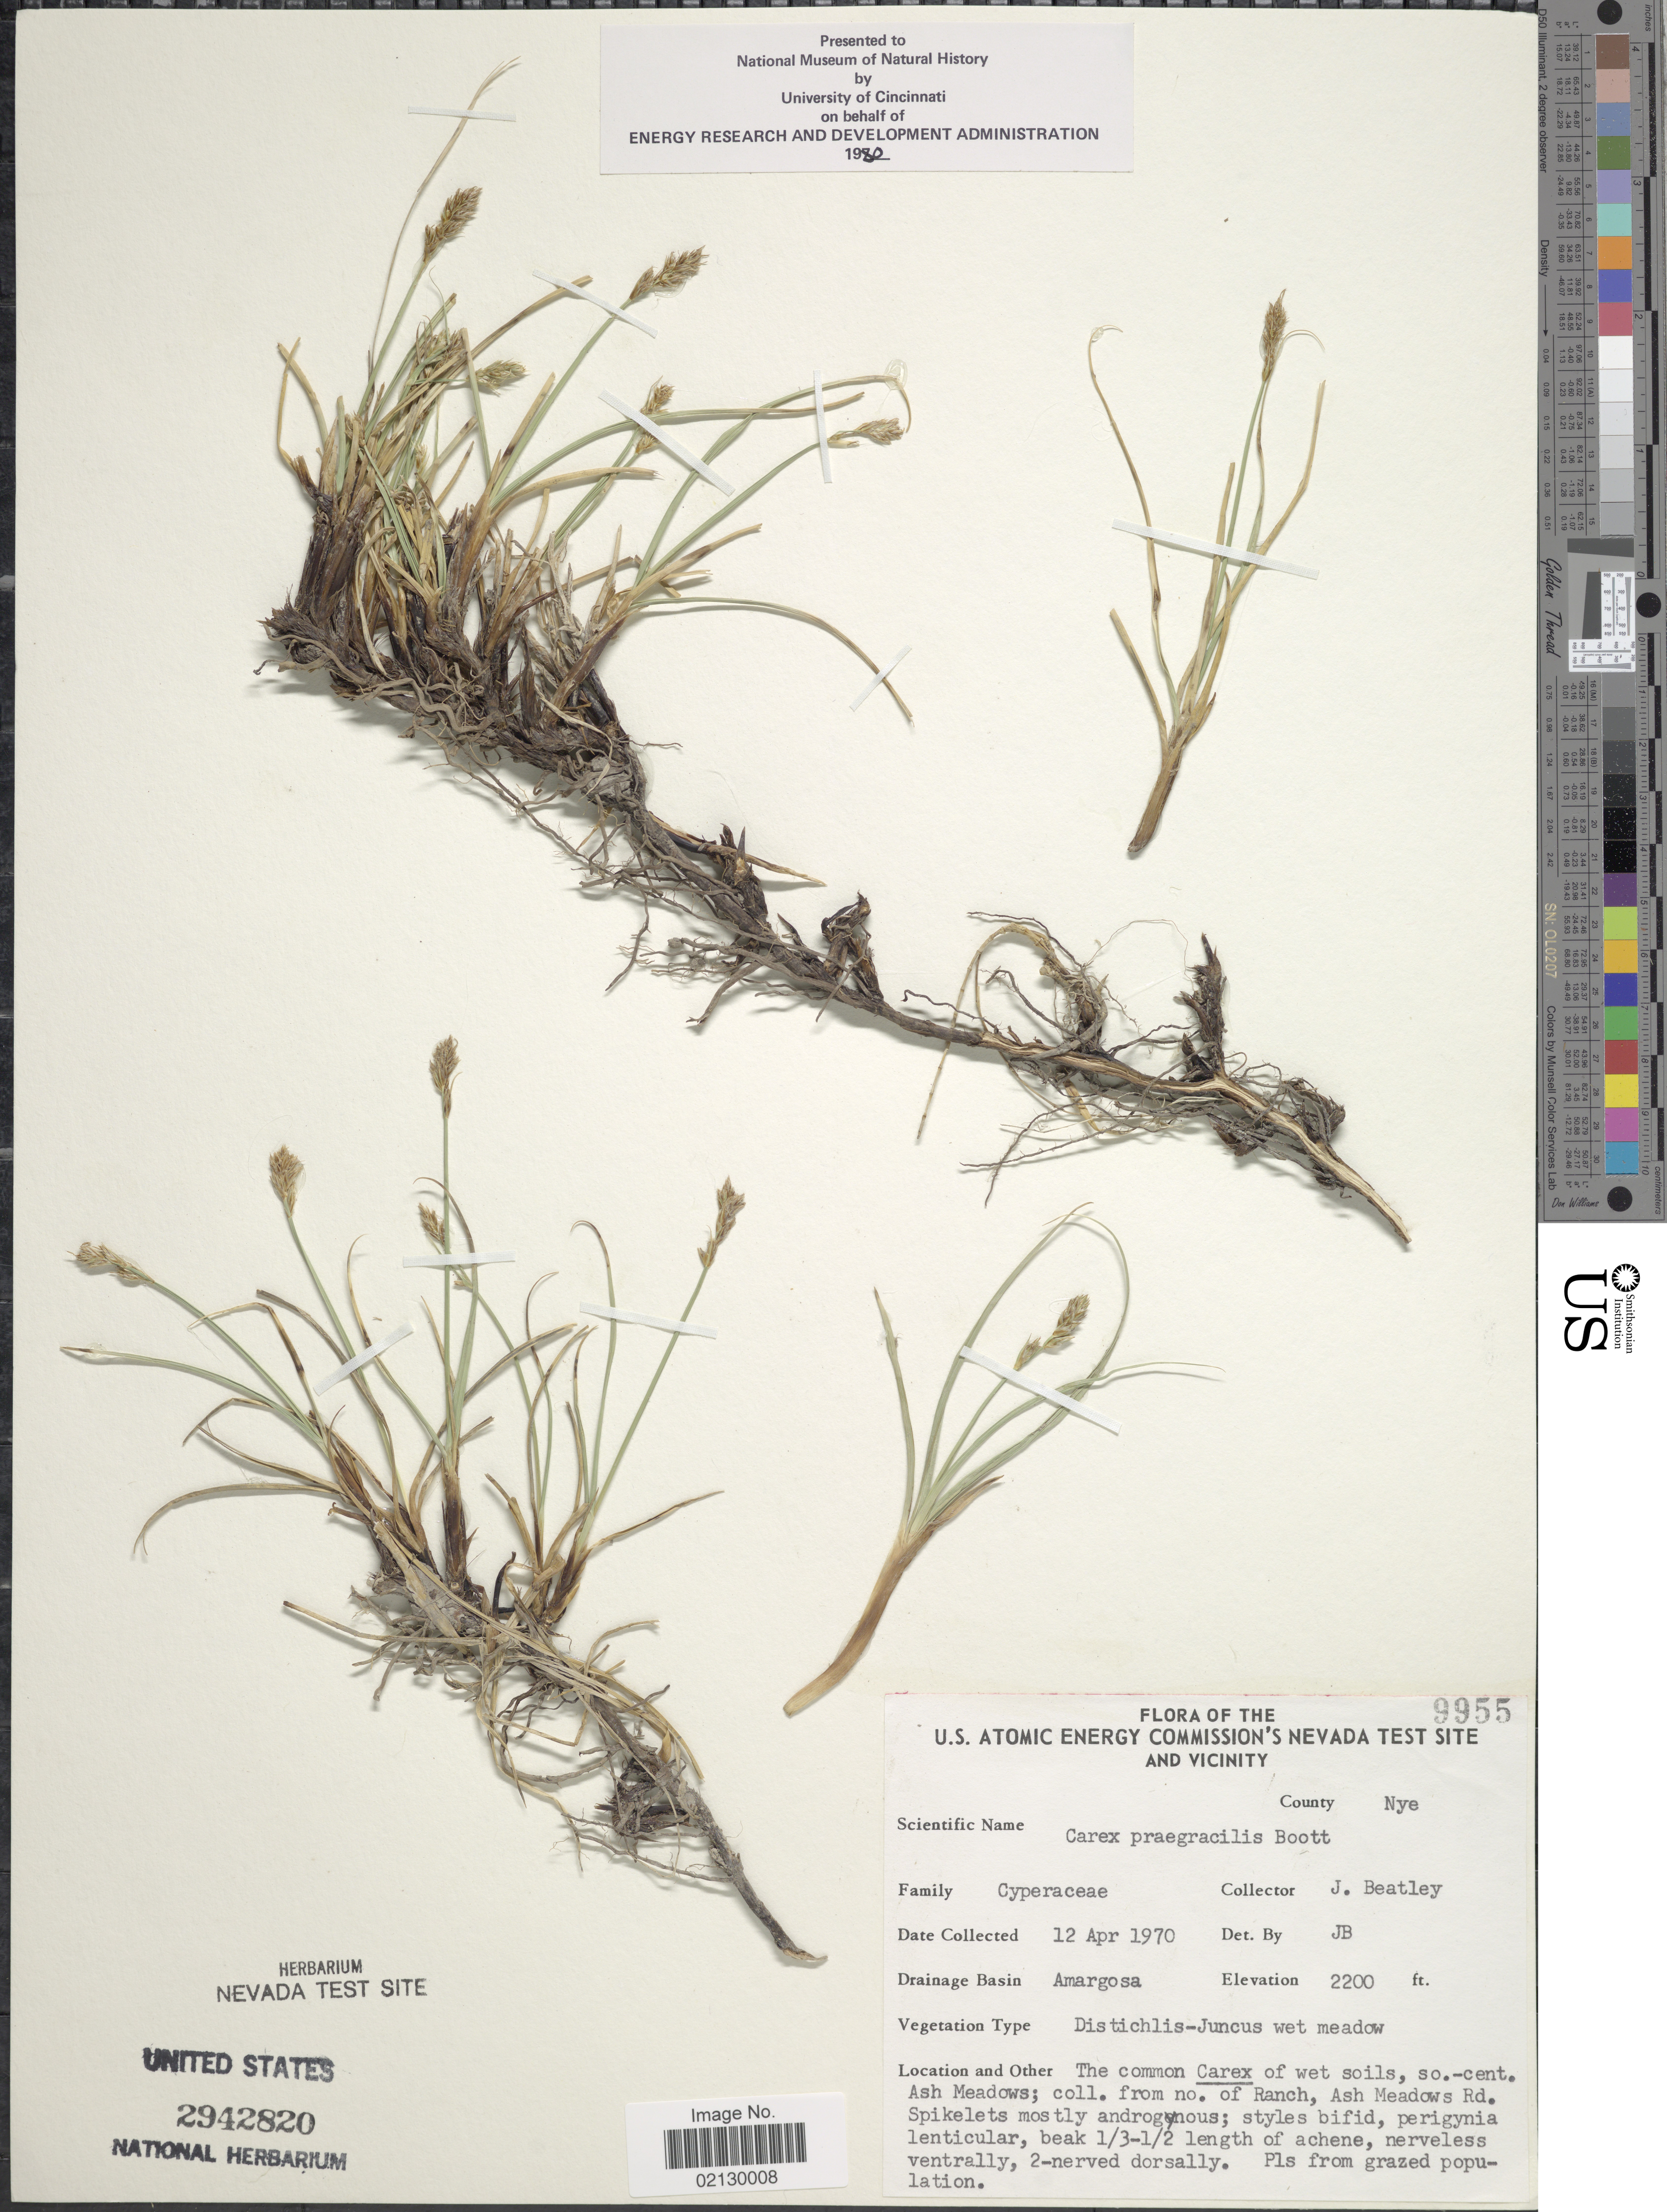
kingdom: Plantae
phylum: Tracheophyta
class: Liliopsida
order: Poales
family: Cyperaceae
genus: Carex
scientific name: Carex praegracilis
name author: W. Boott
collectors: J. C. Beatley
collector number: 9955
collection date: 1970-04-12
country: United States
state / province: Nevada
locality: U. S. Atomic Energy Commission's Nevada Test Site and Vicinity, County Nye. Amargosa So-cent Ash Meadows, Ranch, Ash Meadows Rd.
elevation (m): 671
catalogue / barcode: US 2942820